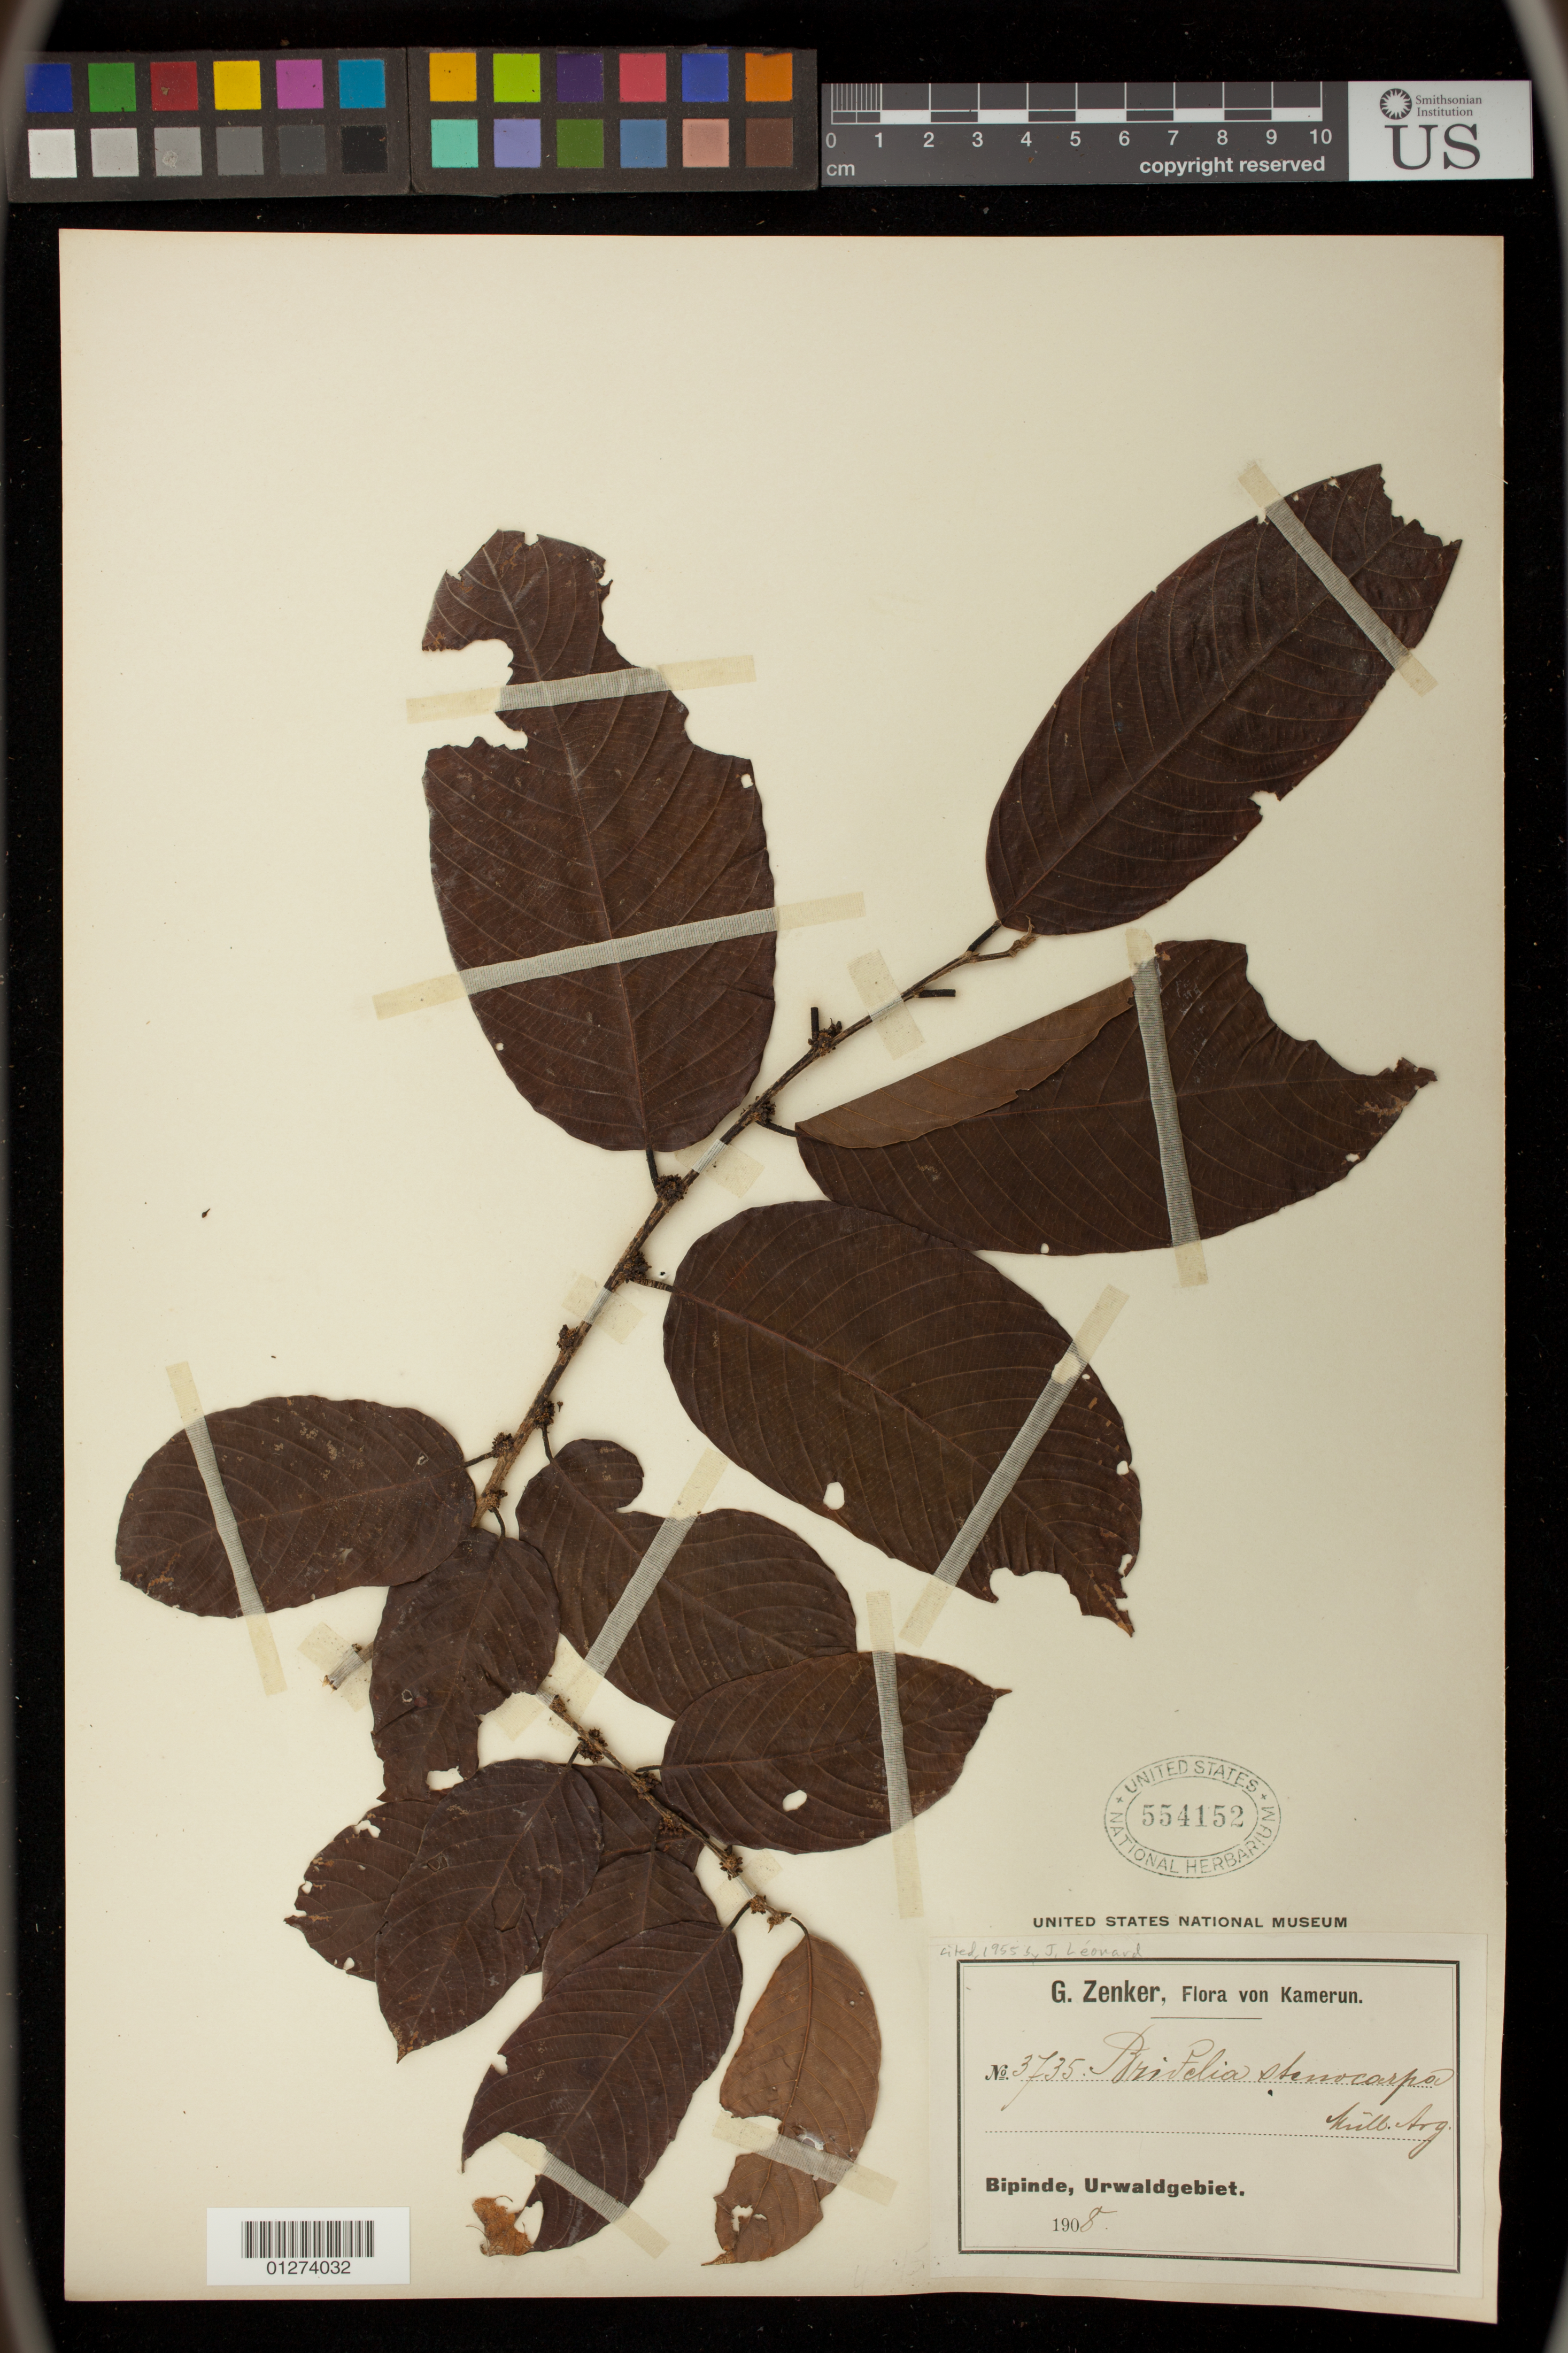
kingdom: Plantae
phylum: Tracheophyta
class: Magnoliopsida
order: Malpighiales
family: Phyllanthaceae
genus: Bridelia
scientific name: Bridelia stenocarpa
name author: Müll. Arg.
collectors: G. A. Zenker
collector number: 3735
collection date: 1908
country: Cameroon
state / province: Sud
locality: Bipinde, Urwaldgebiet.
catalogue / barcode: US 554152